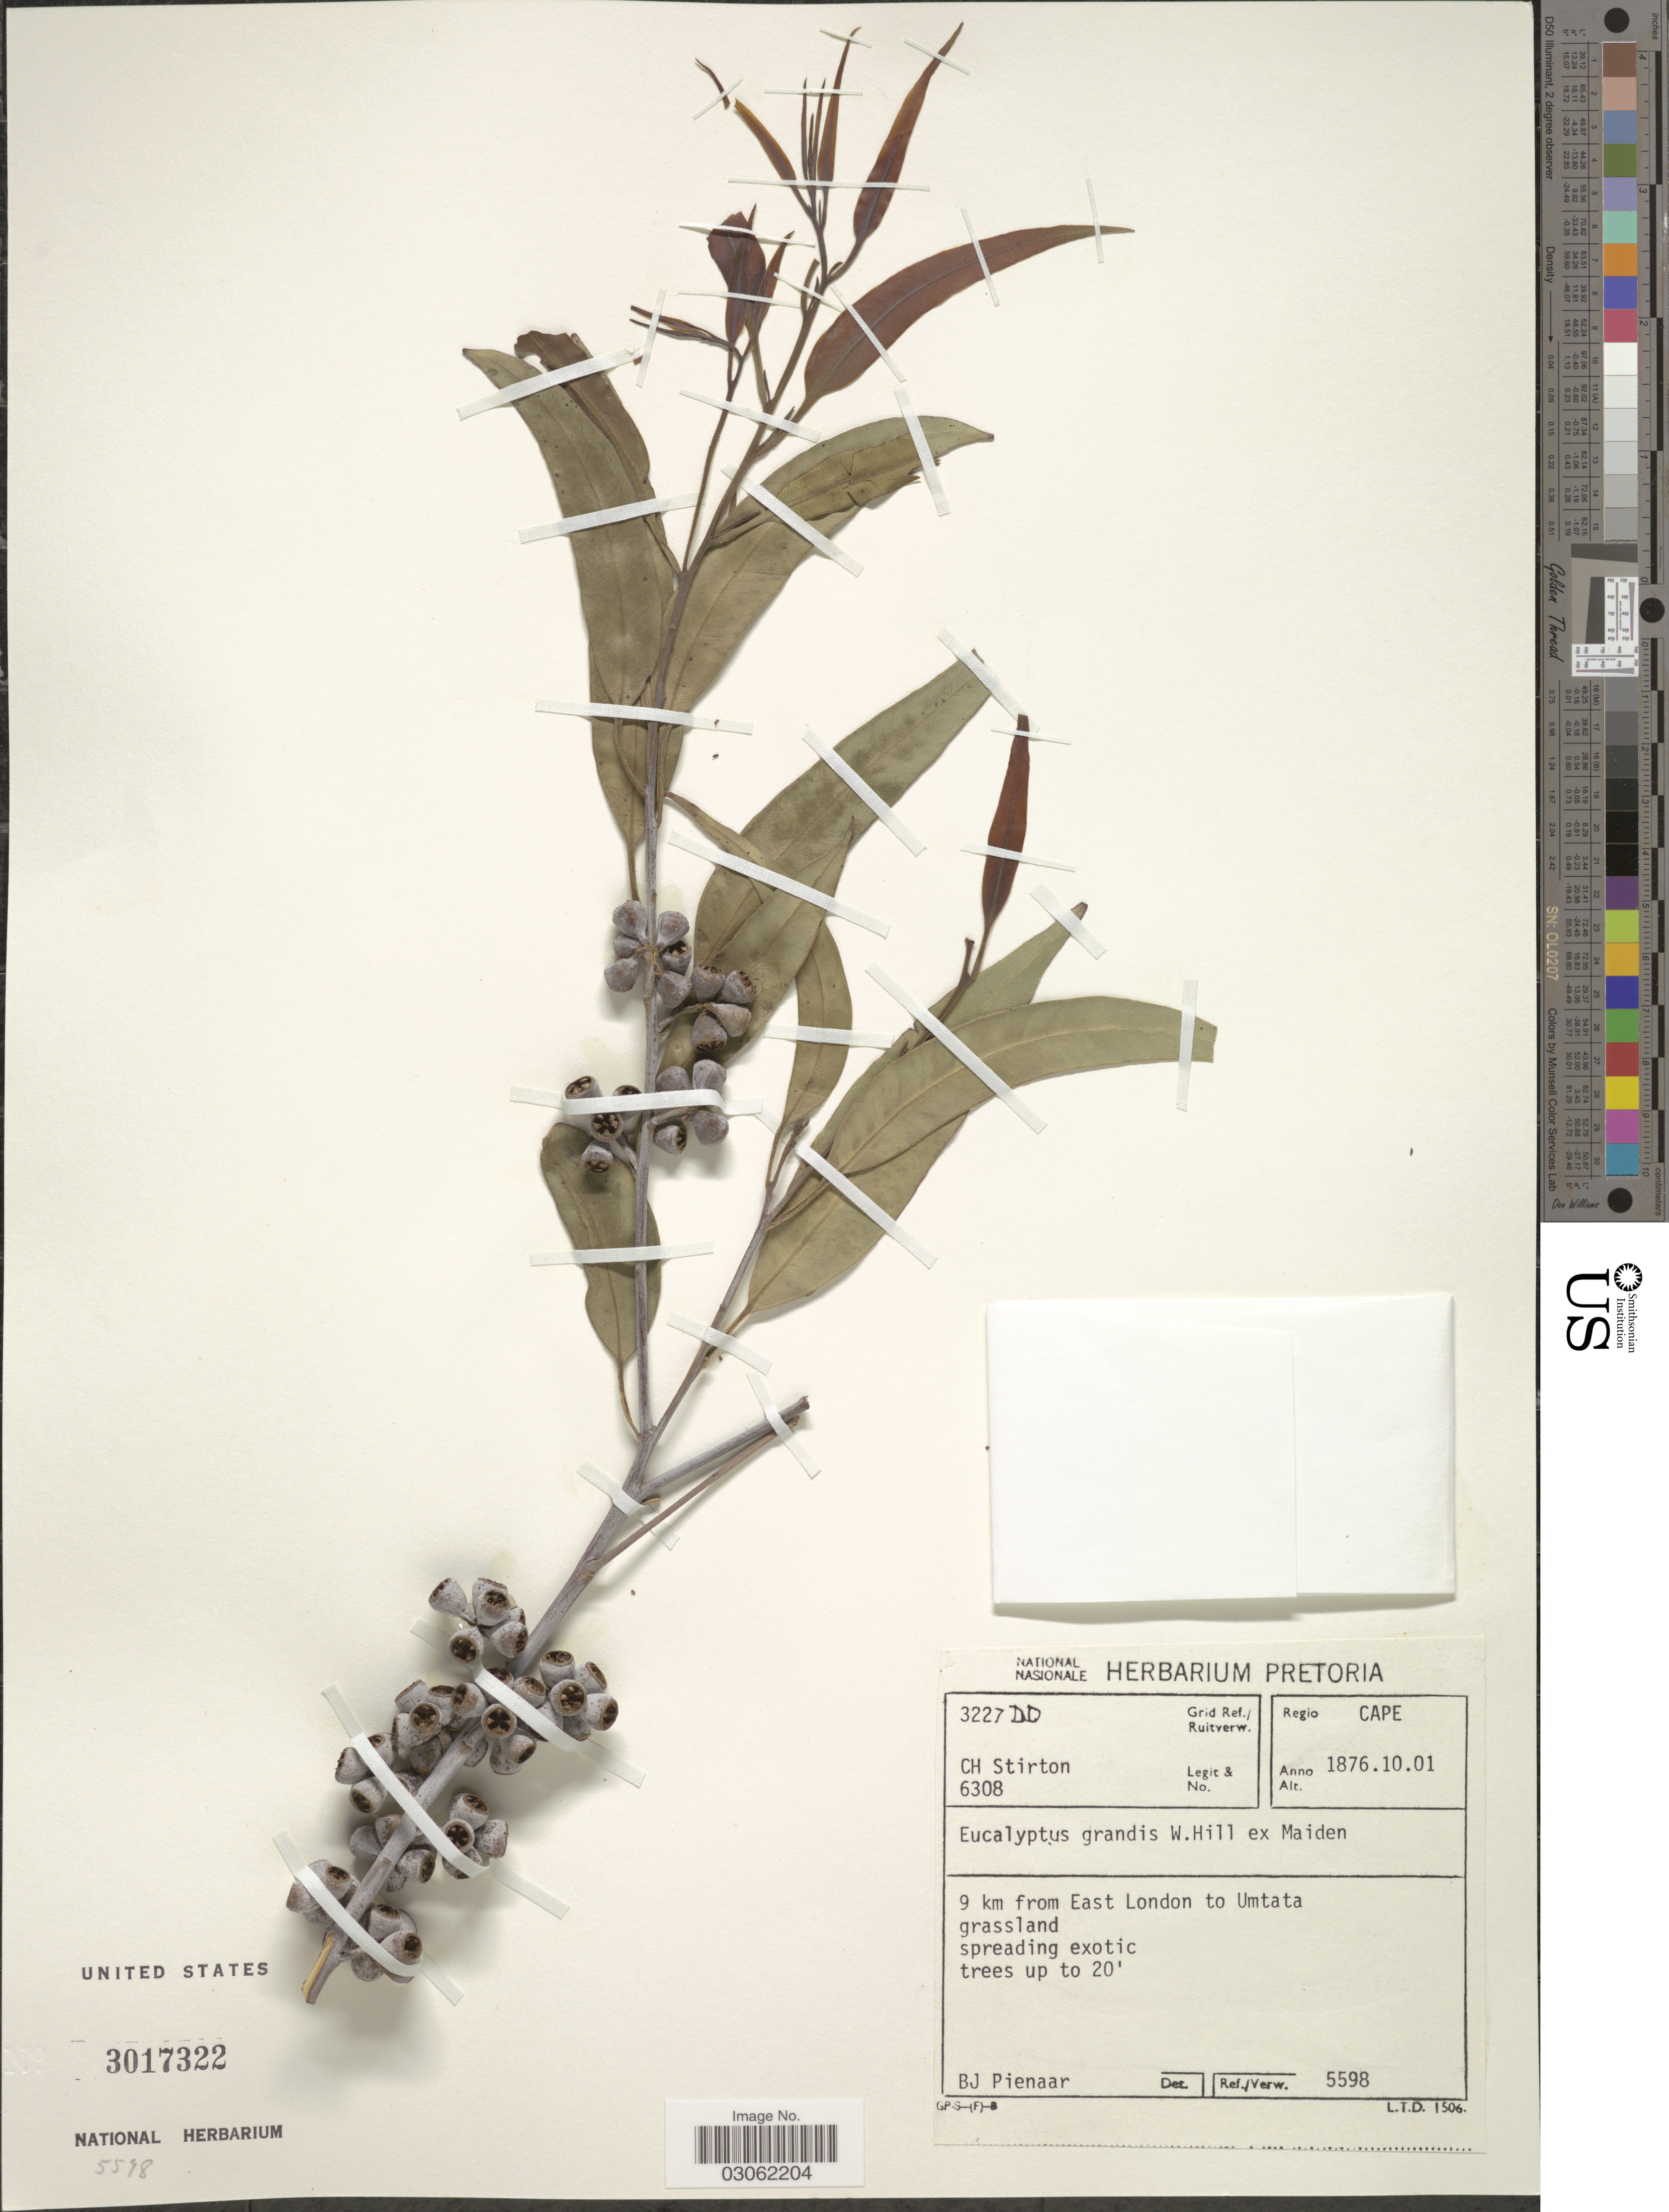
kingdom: Plantae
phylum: Tracheophyta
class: Magnoliopsida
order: Myrtales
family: Myrtaceae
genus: Eucalyptus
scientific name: Eucalyptus grandis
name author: W. Hill ex Maiden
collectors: C. H. Stirton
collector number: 6308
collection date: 1976-10-01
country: South Africa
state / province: Eastern Cape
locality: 3227 DD Grid Ref./ Ruitverw. Regio Cape. 9 km from East London to Umtata.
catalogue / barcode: US 3017322